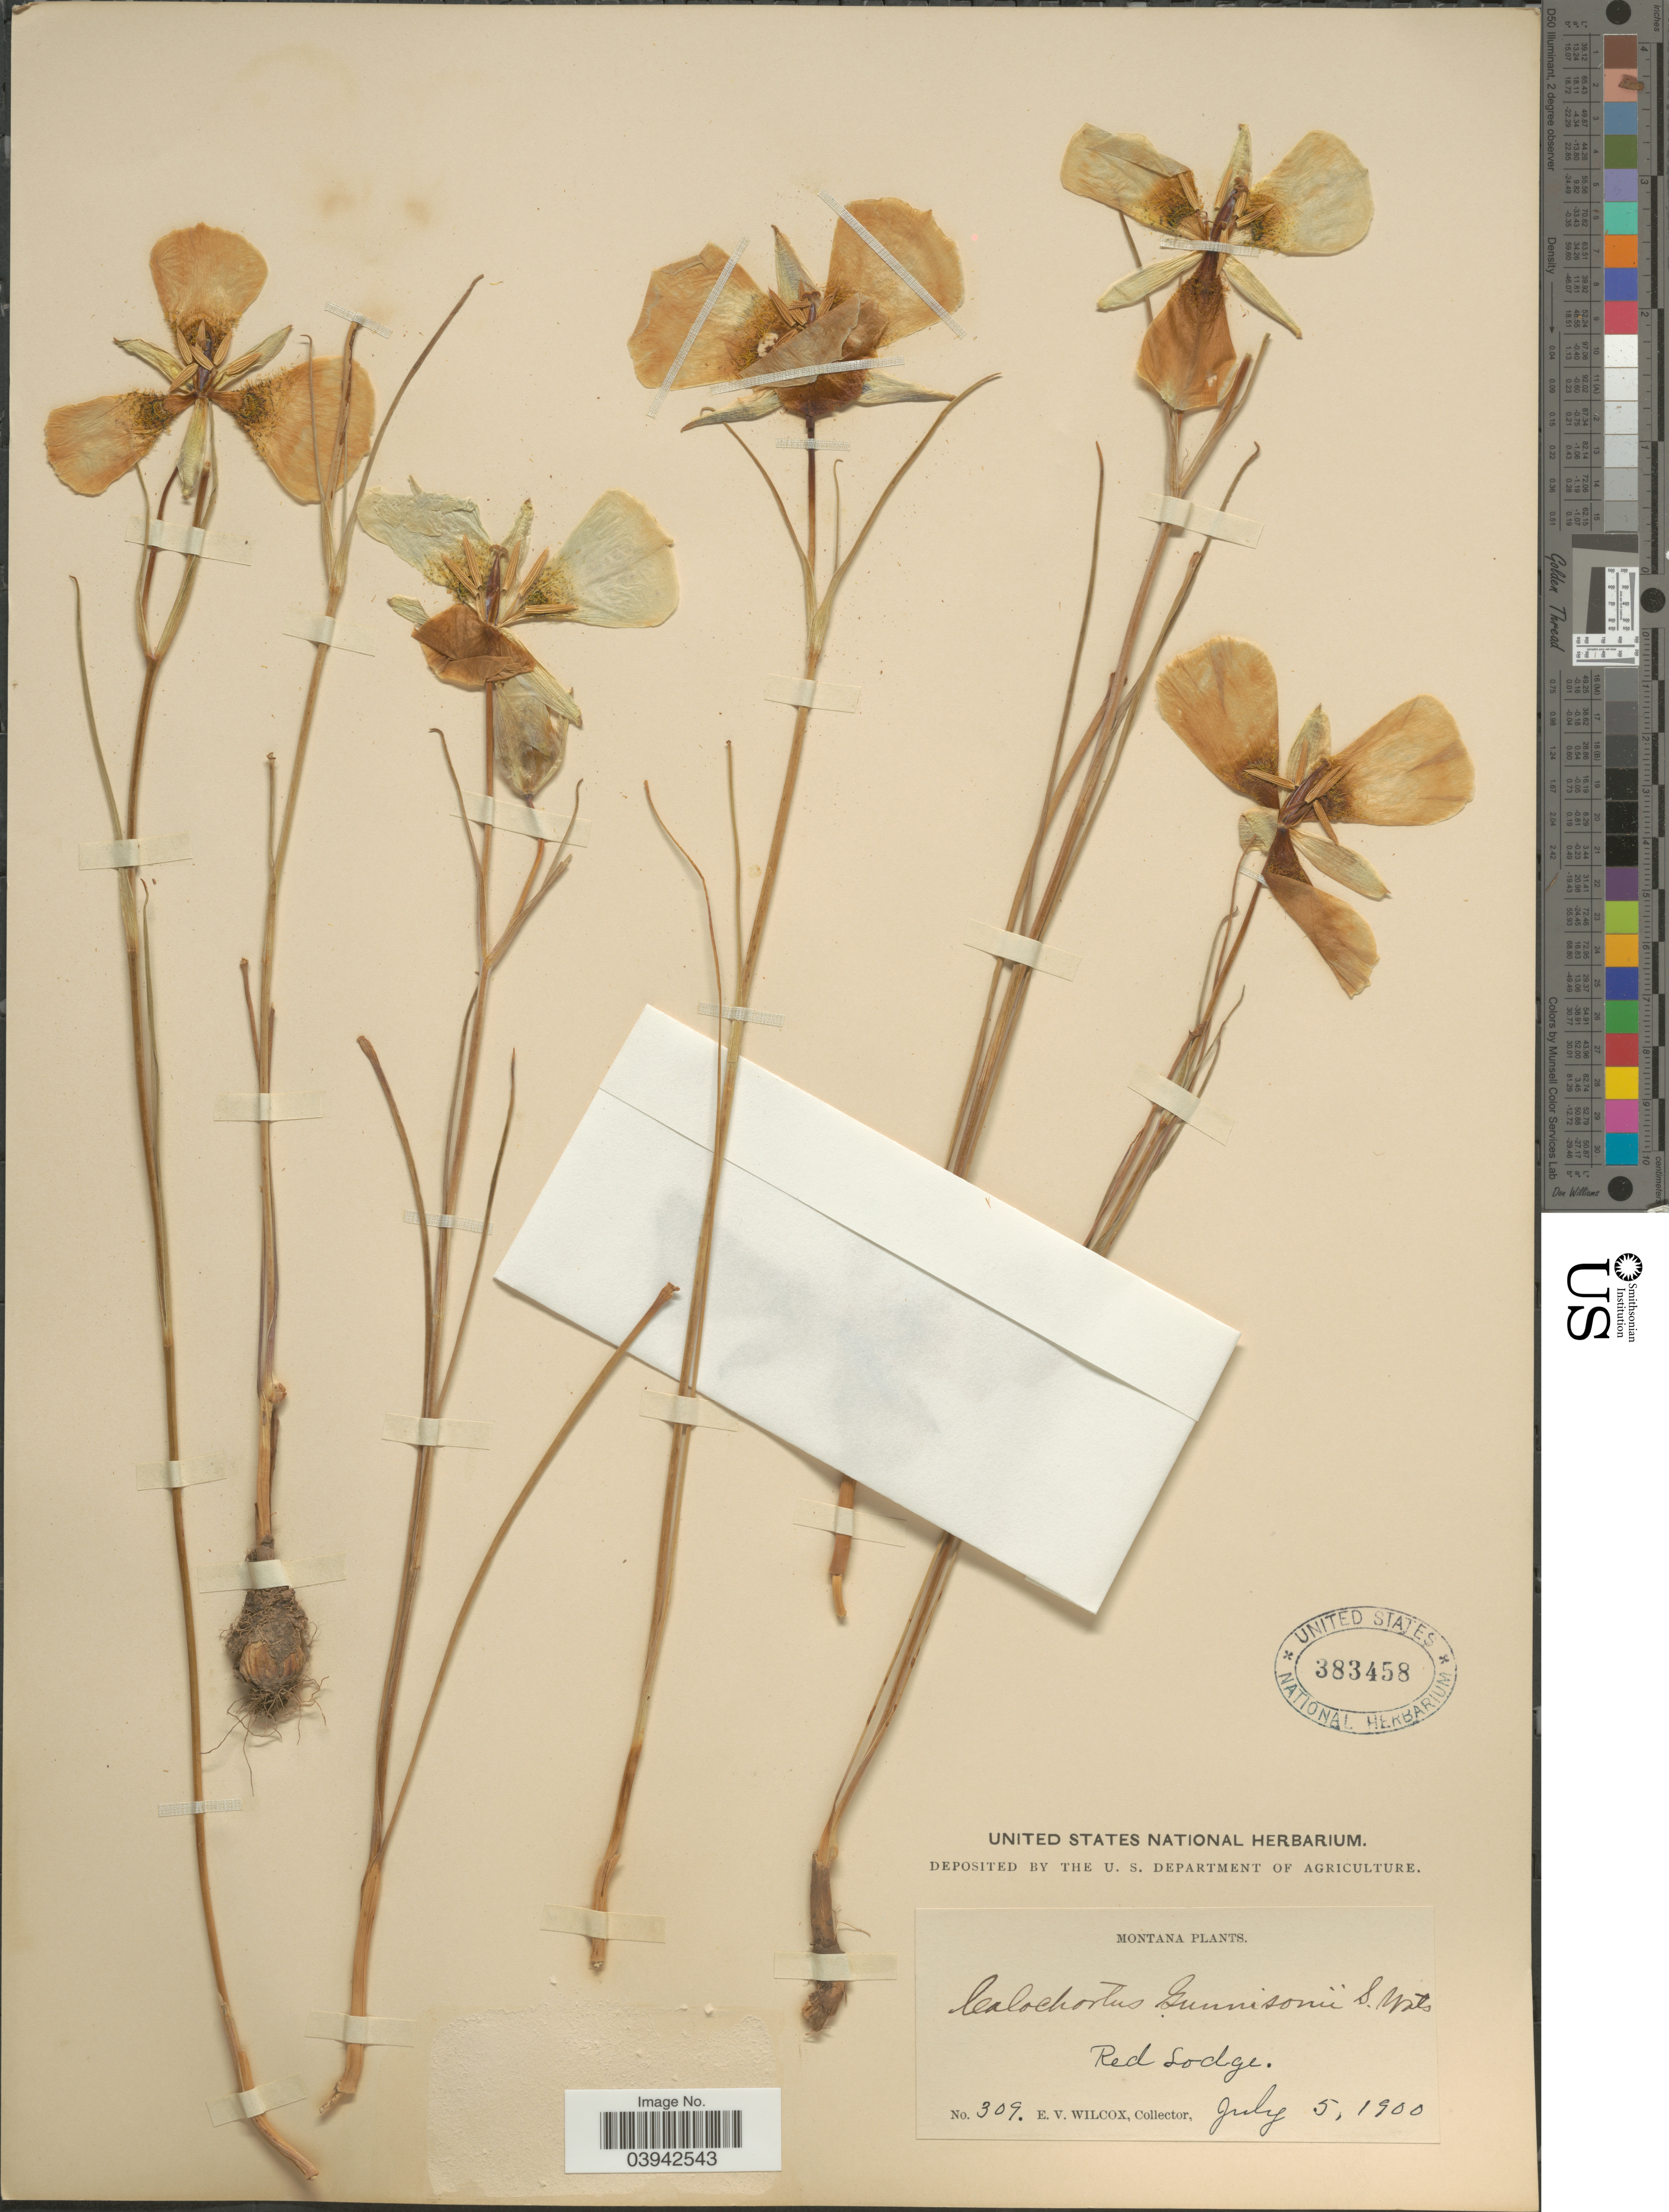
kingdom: Plantae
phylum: Tracheophyta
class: Liliopsida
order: Liliales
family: Liliaceae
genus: Calochortus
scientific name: Calochortus gunnisonii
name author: S. Watson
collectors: E. V. Wilcox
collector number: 309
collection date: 1900-07-05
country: United States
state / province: Montana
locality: Red Lodge.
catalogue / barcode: US 383458